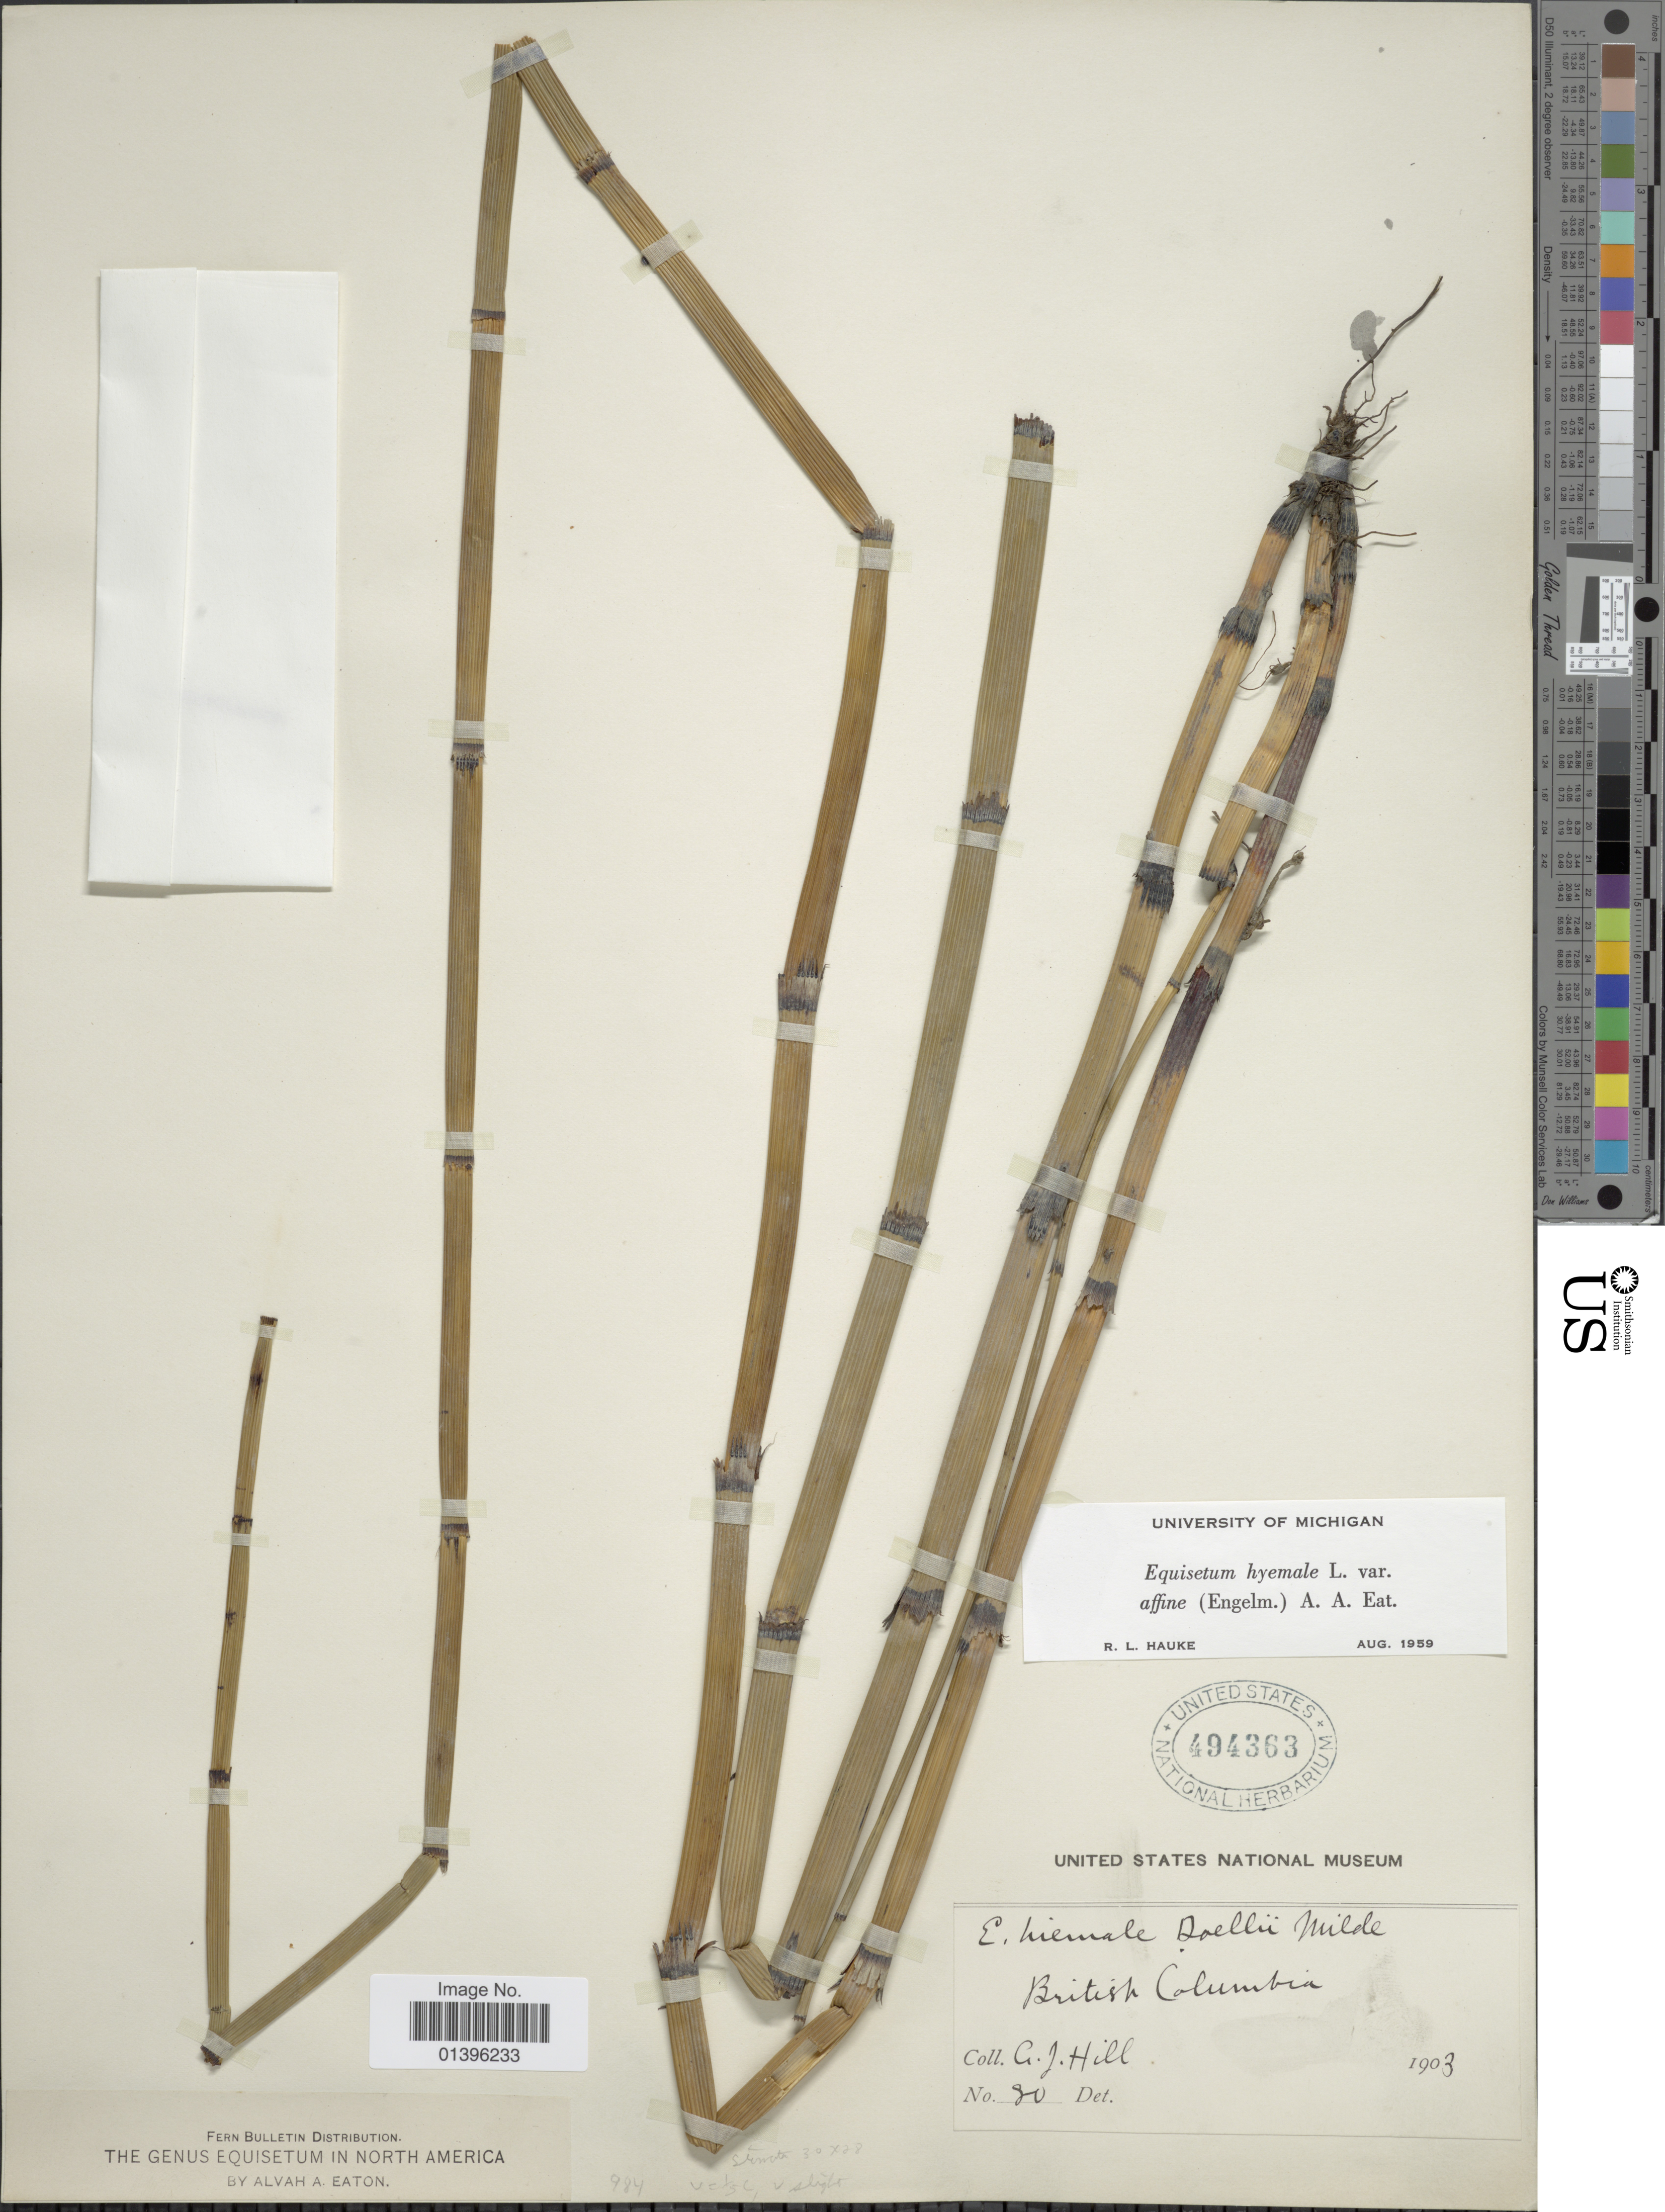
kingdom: Plantae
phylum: Tracheophyta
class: Polypodiopsida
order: Equisetales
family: Equisetaceae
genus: Equisetum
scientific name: Equisetum hyemale var. affine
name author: (Engelm.) A.A. Eaton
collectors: A. Hill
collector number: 80*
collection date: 1903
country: Canada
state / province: British Columbia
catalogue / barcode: US 494363